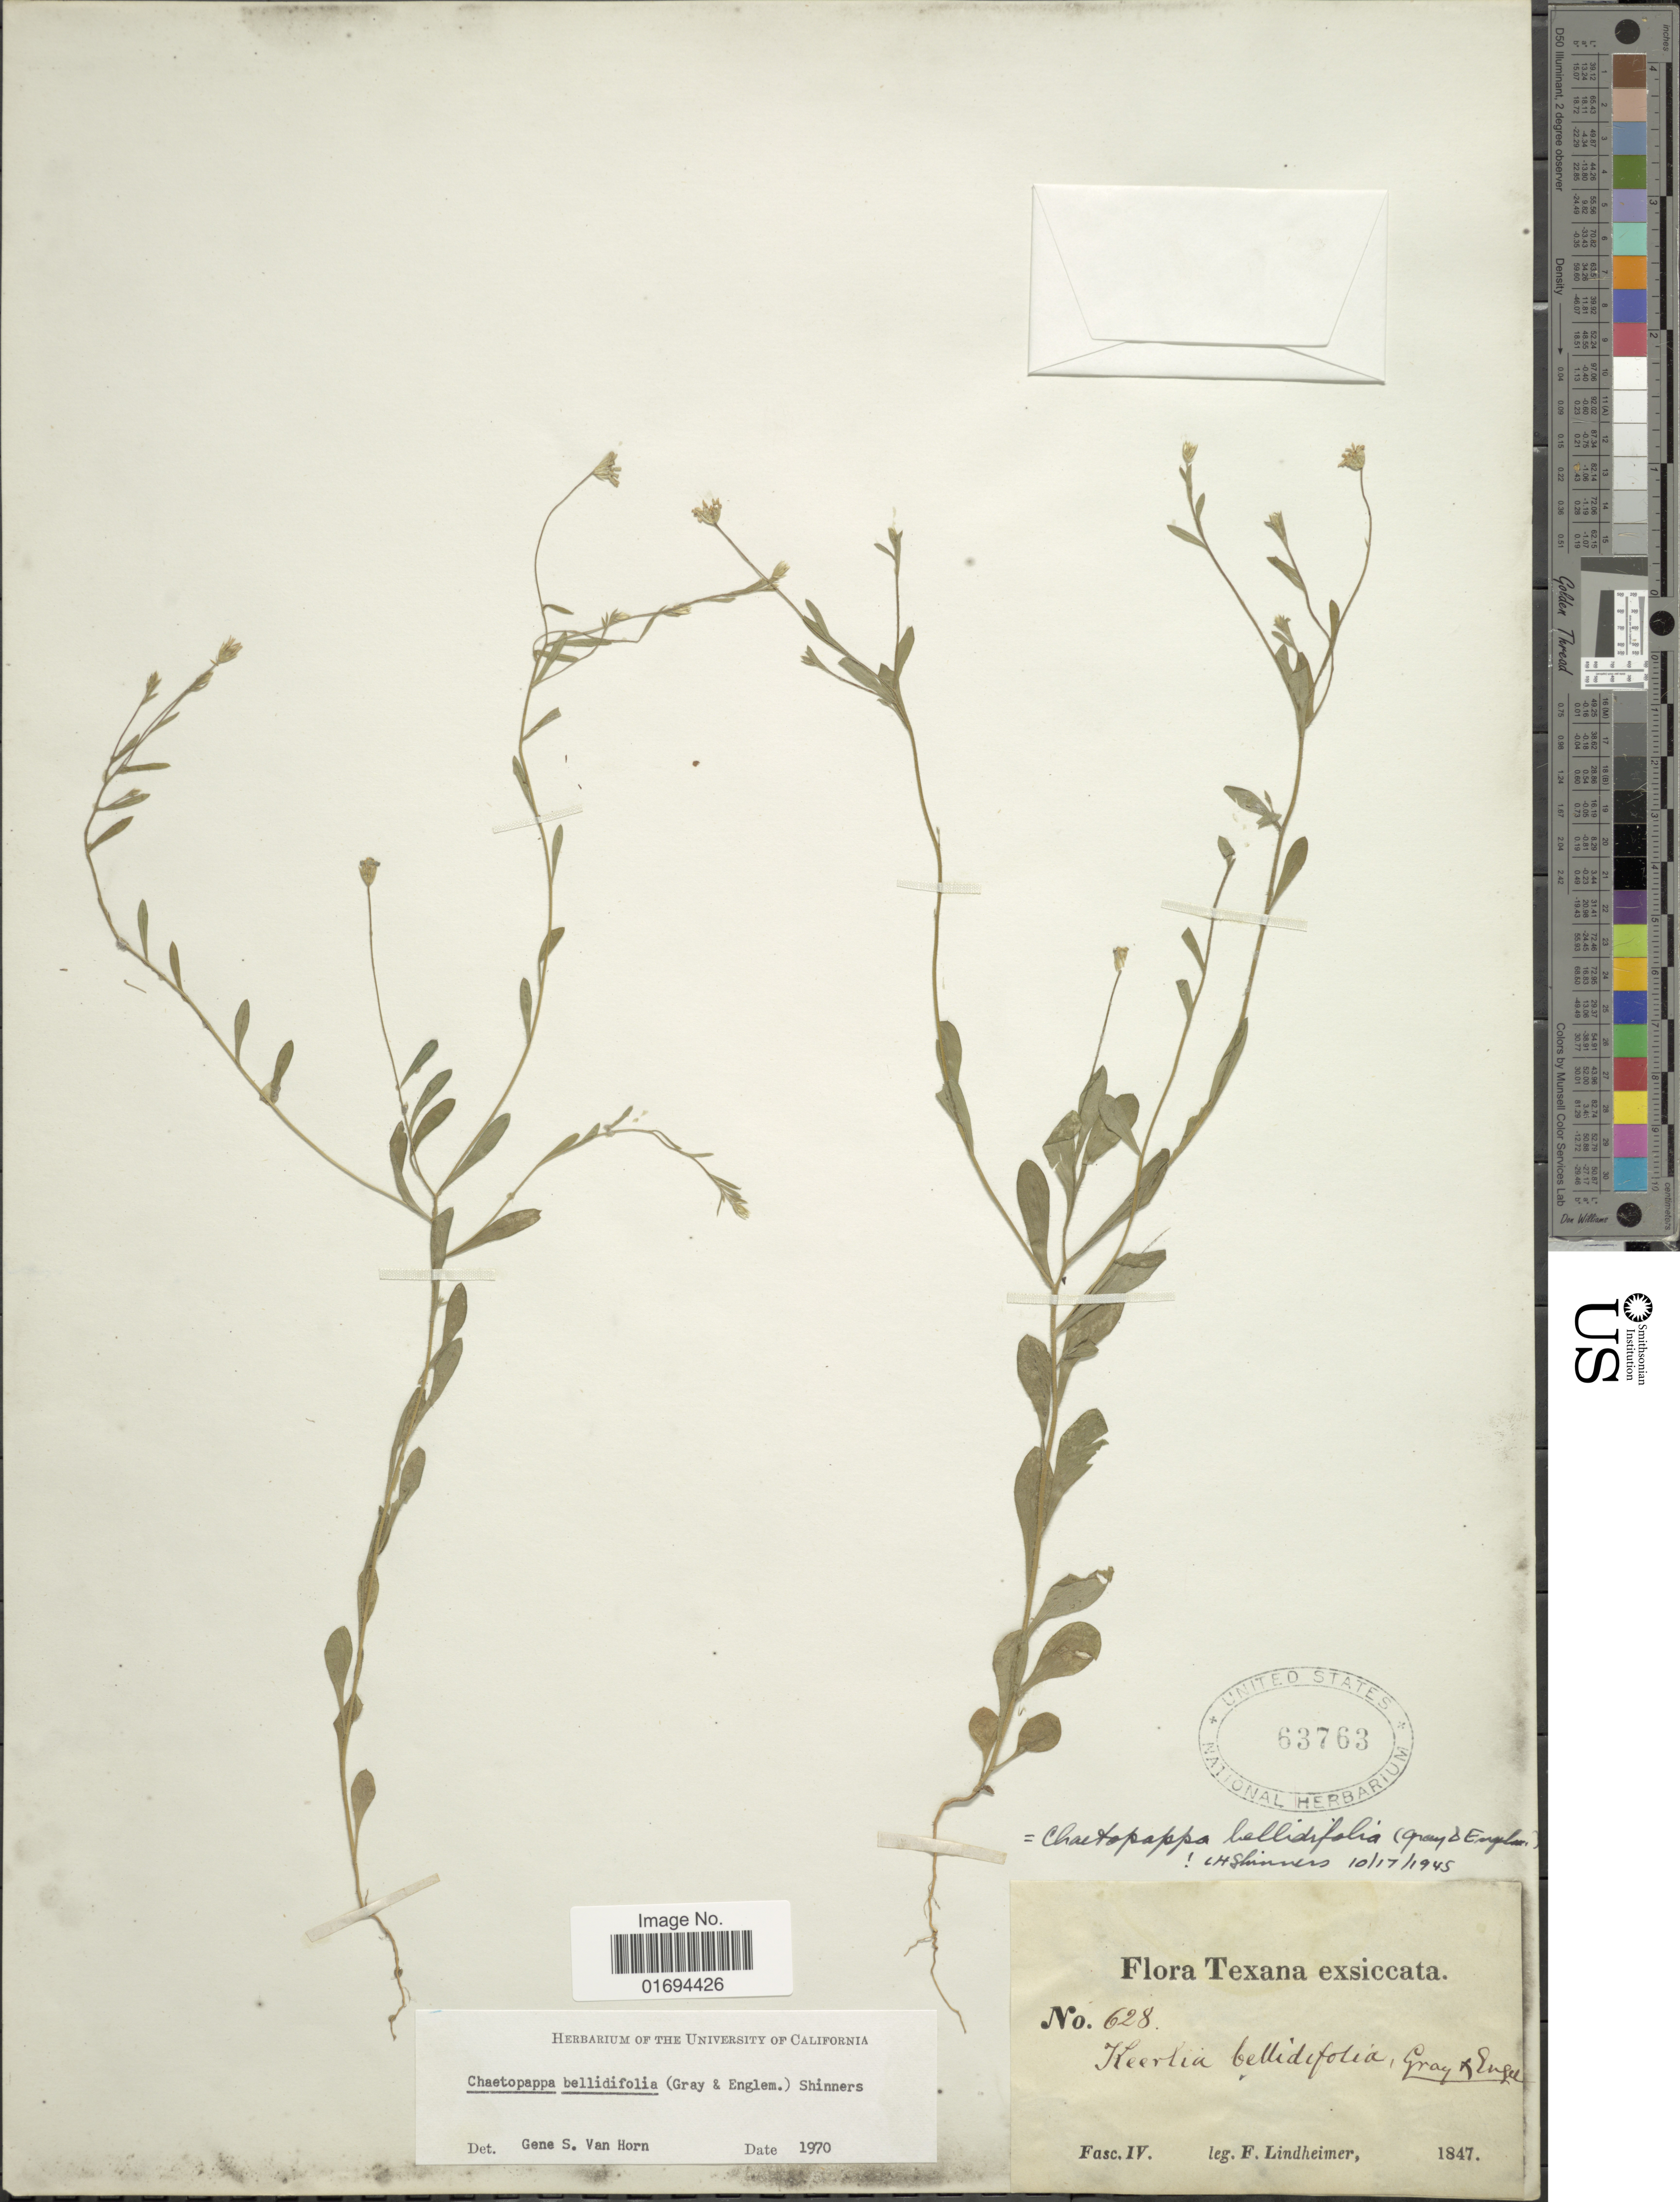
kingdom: Plantae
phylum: Tracheophyta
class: Magnoliopsida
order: Asterales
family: Asteraceae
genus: Chaetopappa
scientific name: Chaetopappa bellidifolia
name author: (A. Gray) Shinners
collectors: F. Lindheimer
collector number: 628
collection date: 1847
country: United States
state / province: Texas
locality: Texana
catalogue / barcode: US 63763